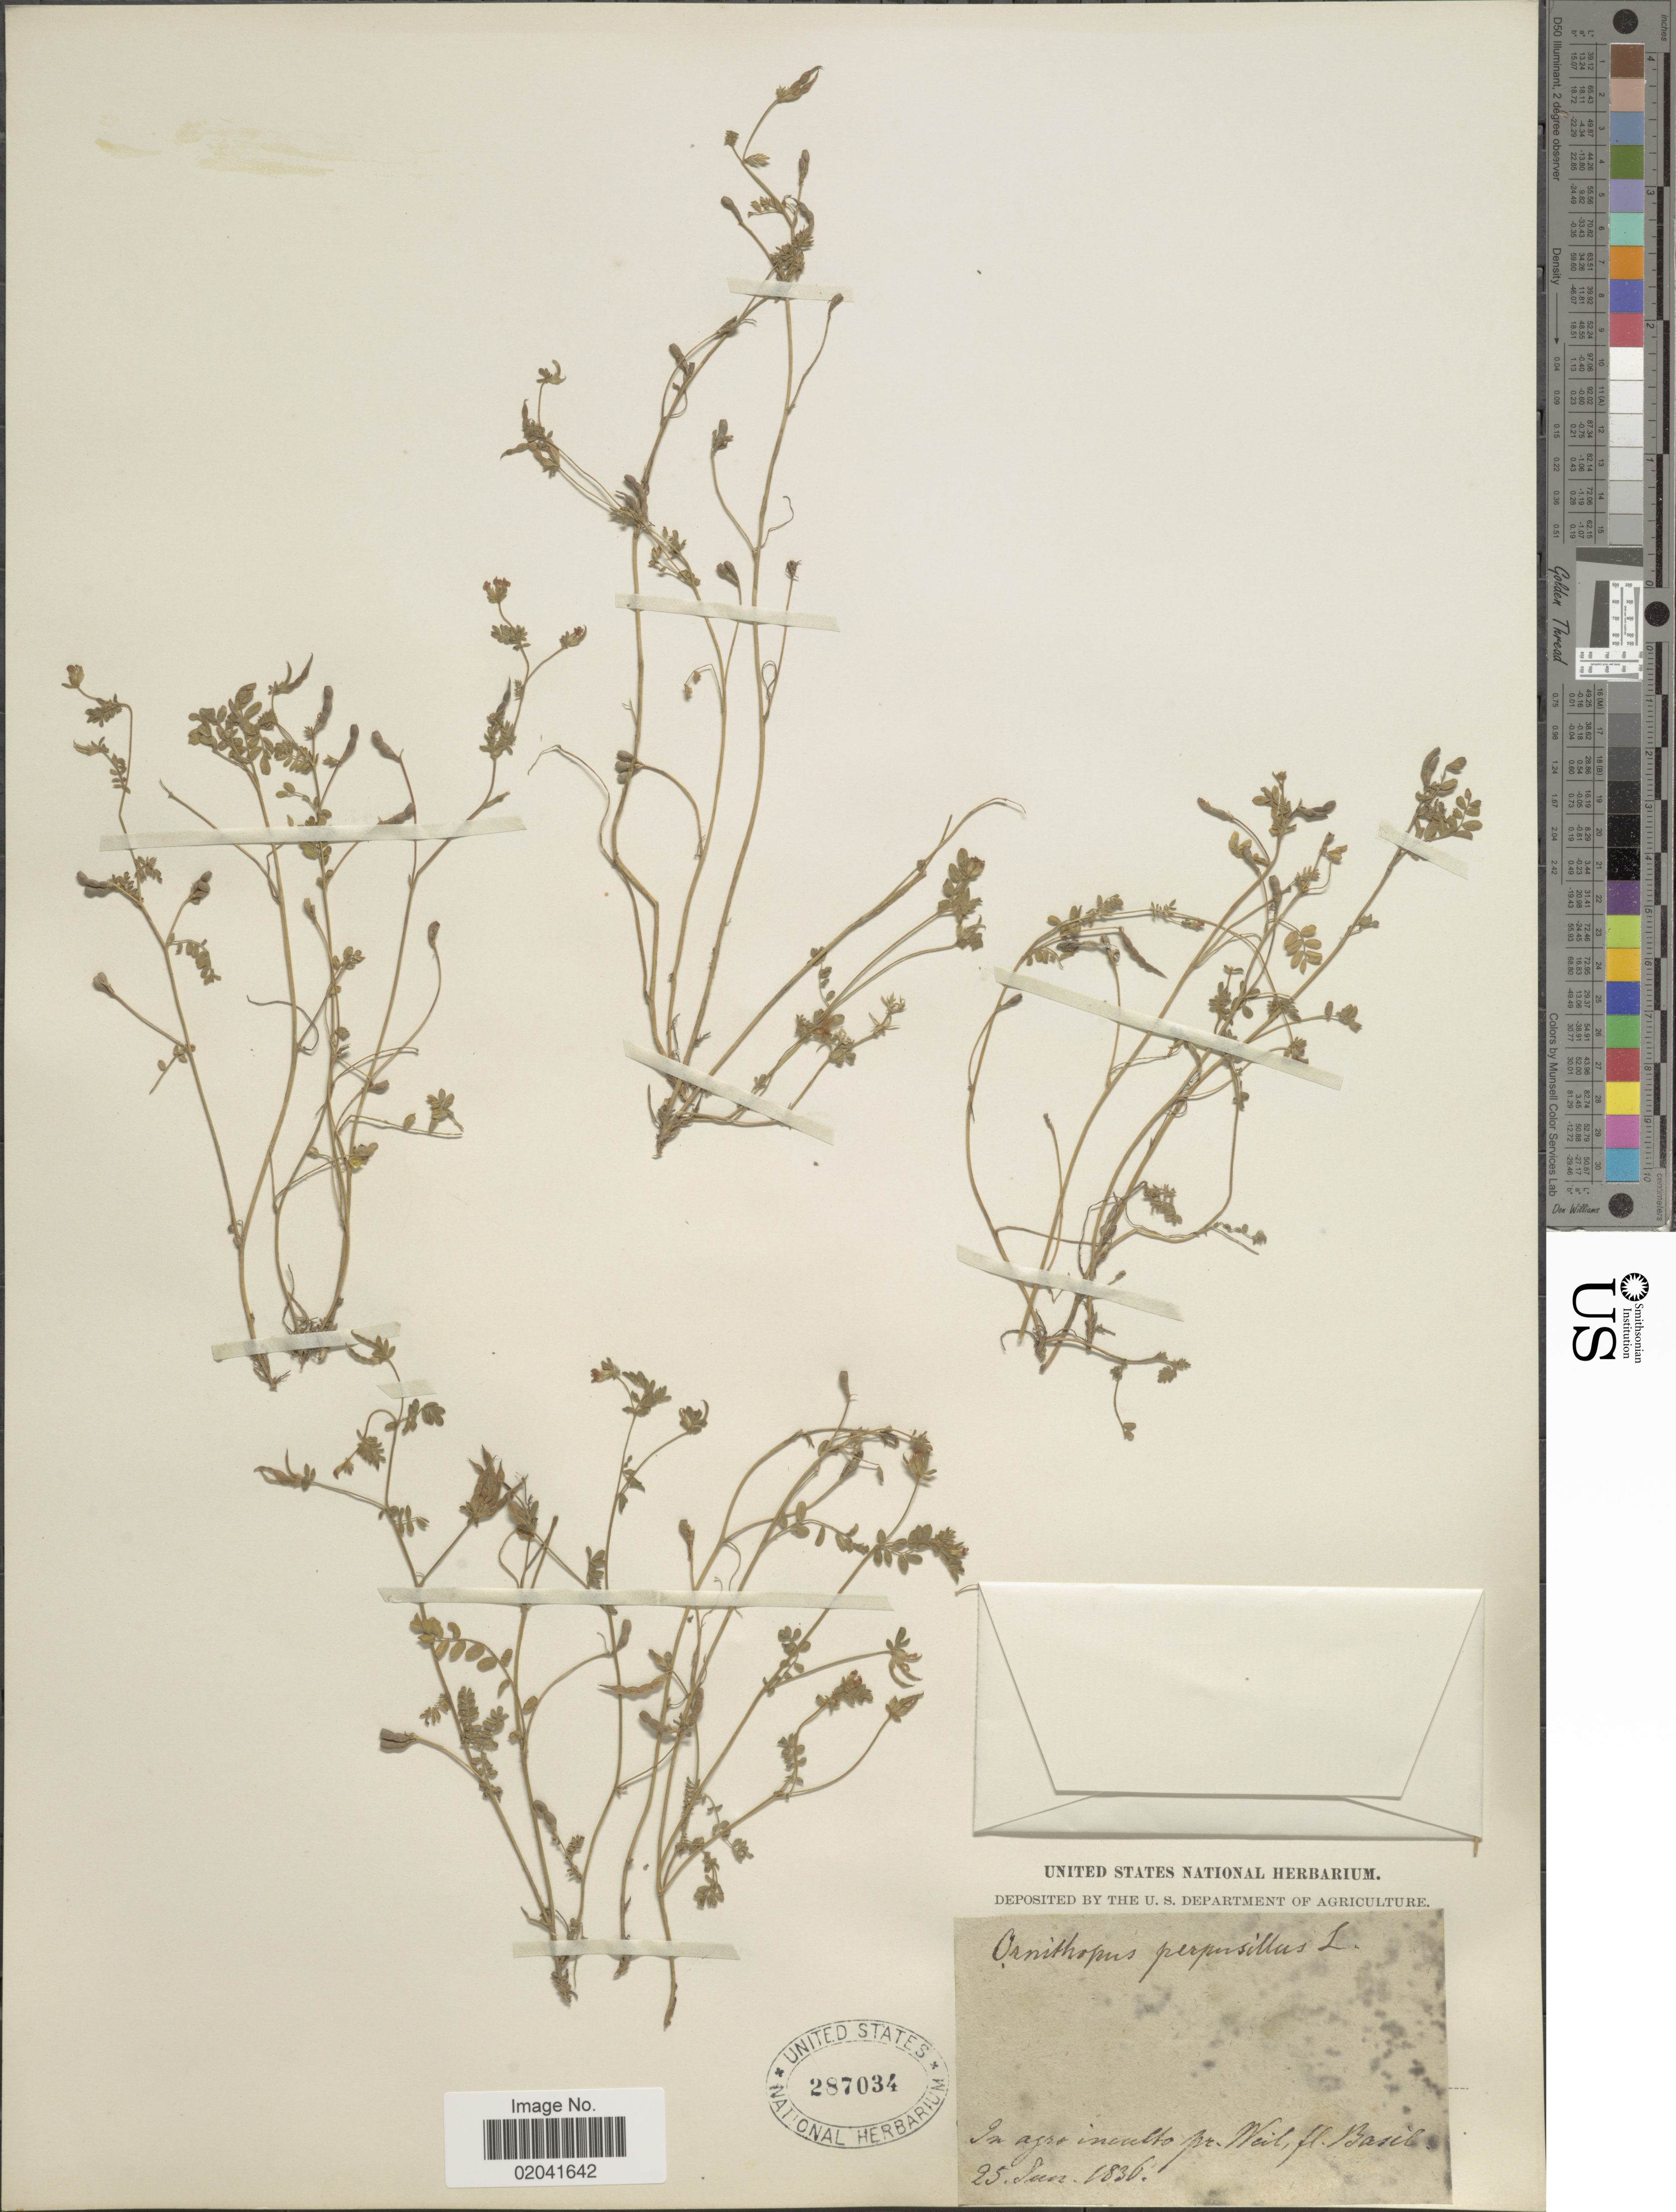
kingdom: Plantae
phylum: Tracheophyta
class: Magnoliopsida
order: Fabales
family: Fabaceae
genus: Ornithopus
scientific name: Ornithopus perpusillus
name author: L.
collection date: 1836-06-25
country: Germany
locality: In agro inculto pr. Weil, fl. Basil.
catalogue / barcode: US 287034